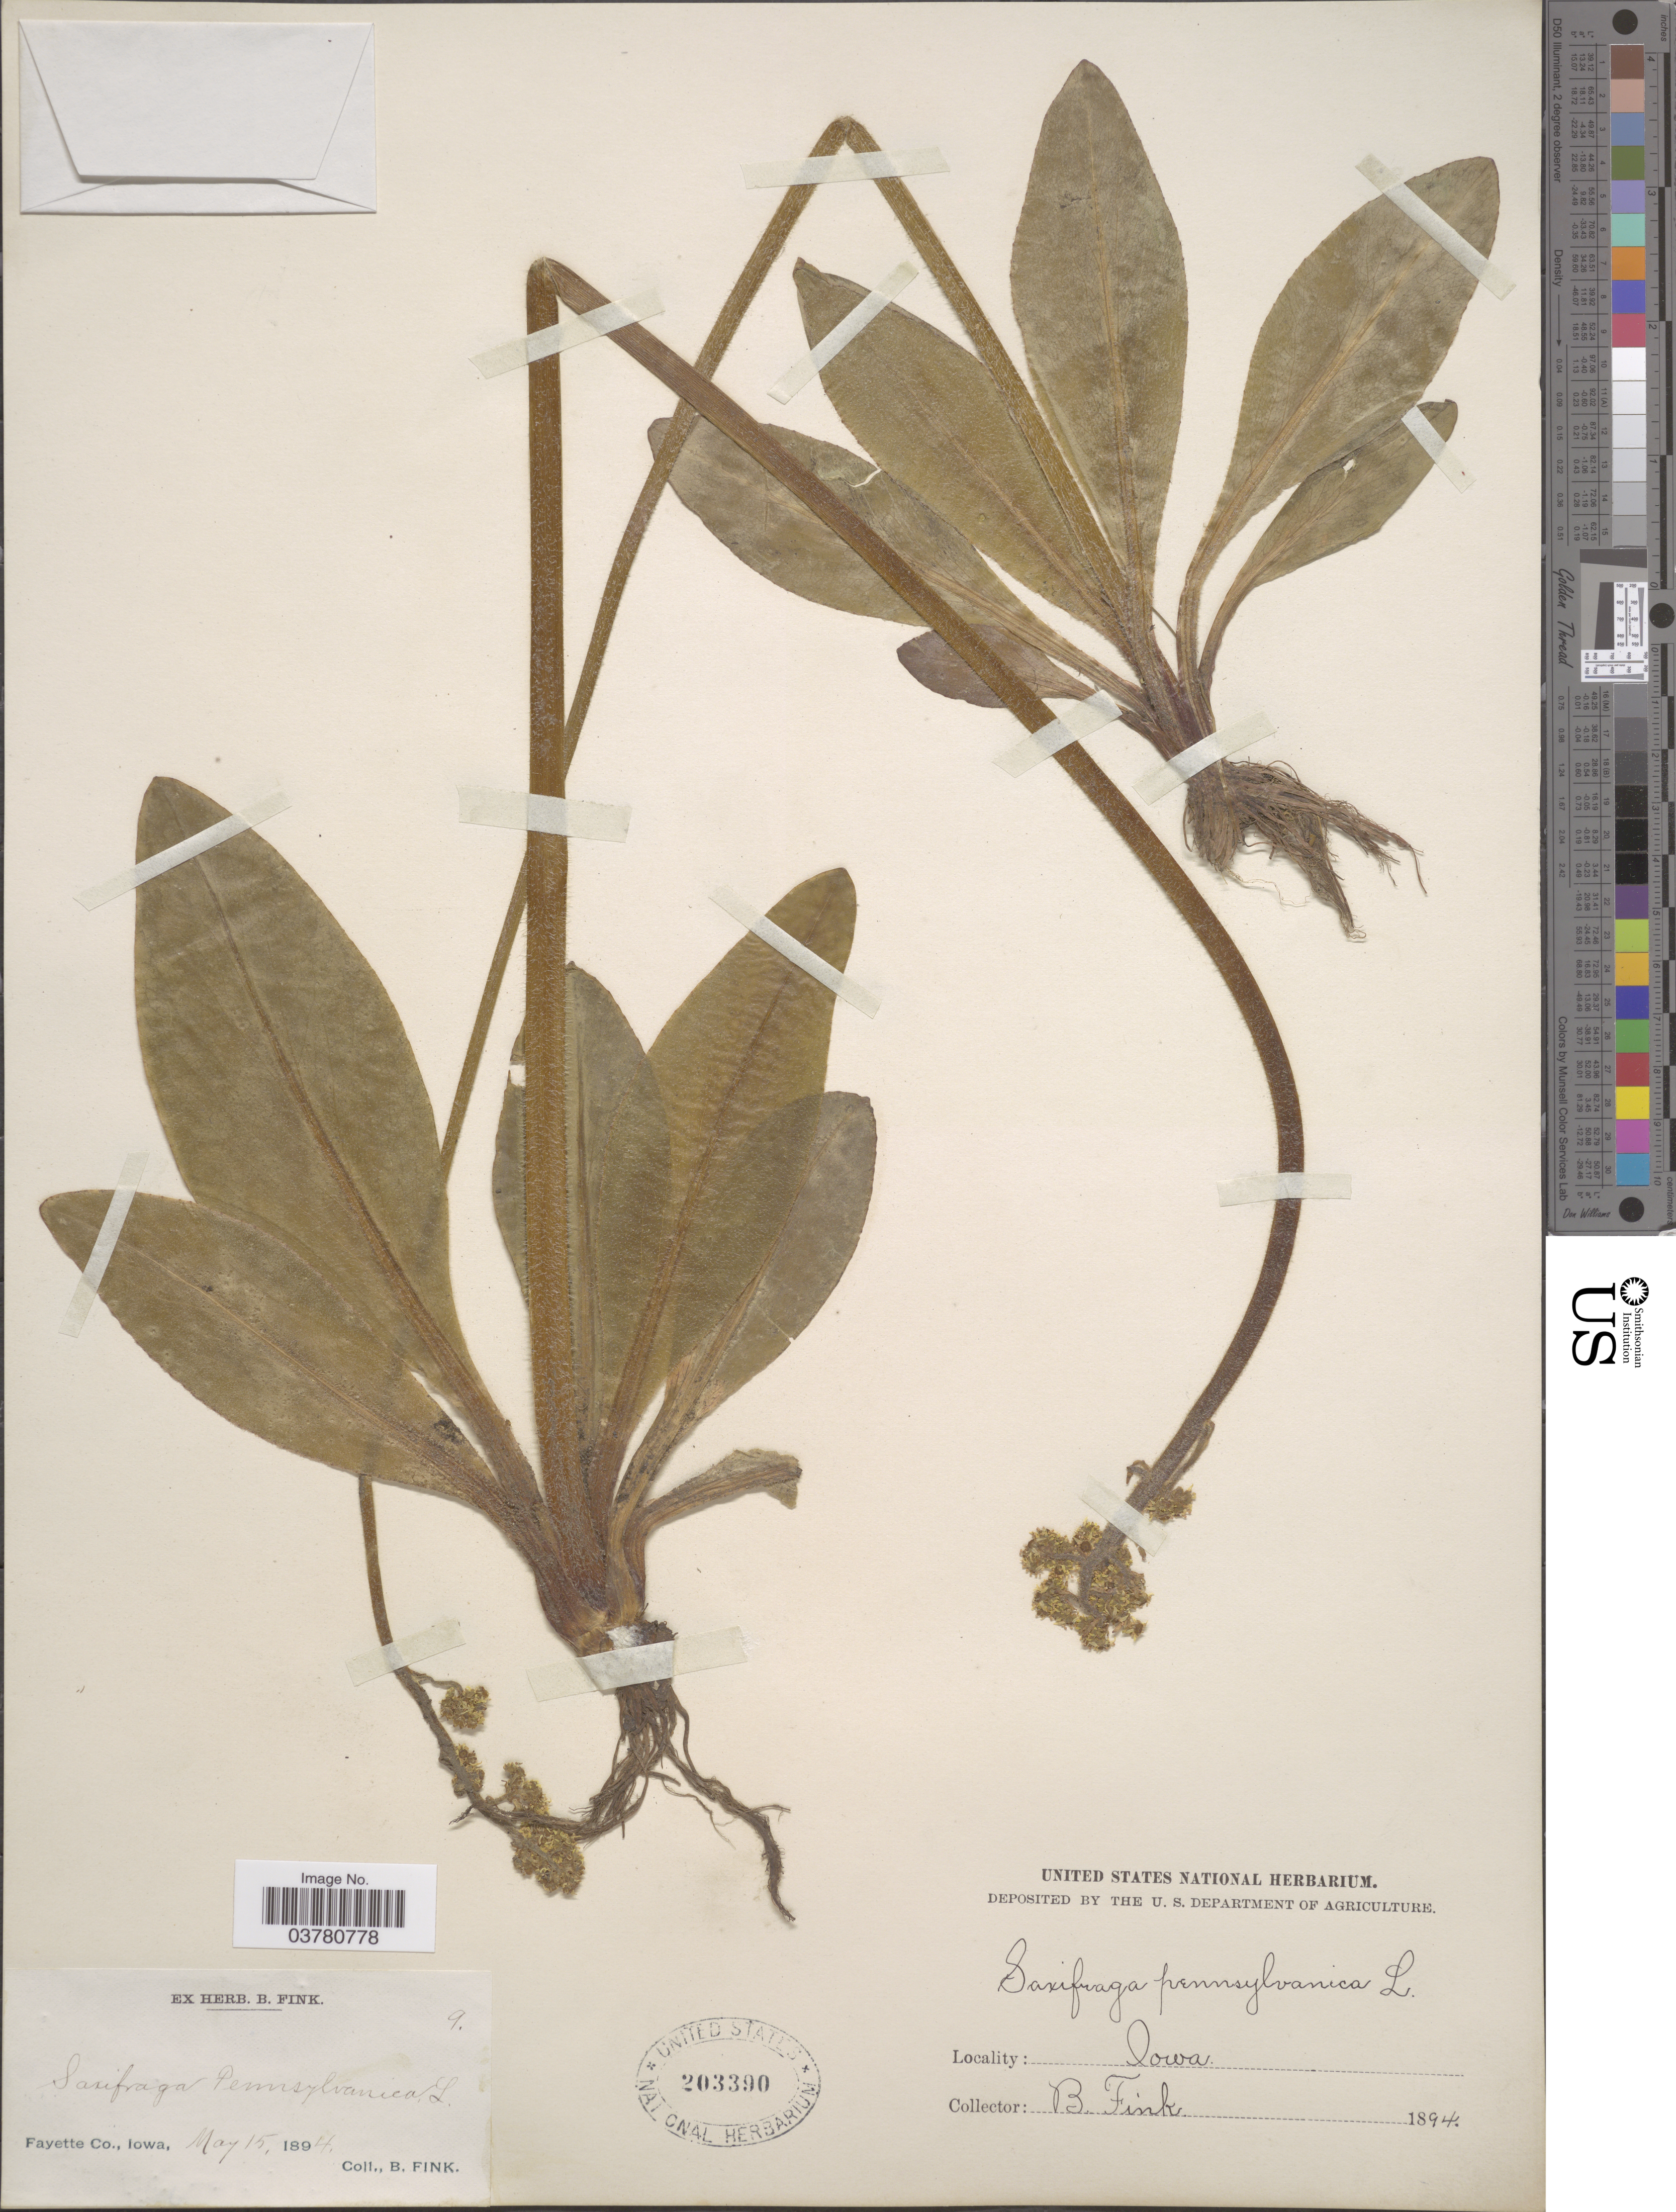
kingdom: Plantae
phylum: Tracheophyta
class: Magnoliopsida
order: Saxifragales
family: Saxifragaceae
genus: Micranthes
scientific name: Micranthes pensylvanica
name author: (L.) Haw.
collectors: B. Fink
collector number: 9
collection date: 1894-05-15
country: United States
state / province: Iowa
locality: Fayette Co.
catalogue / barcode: US 203390